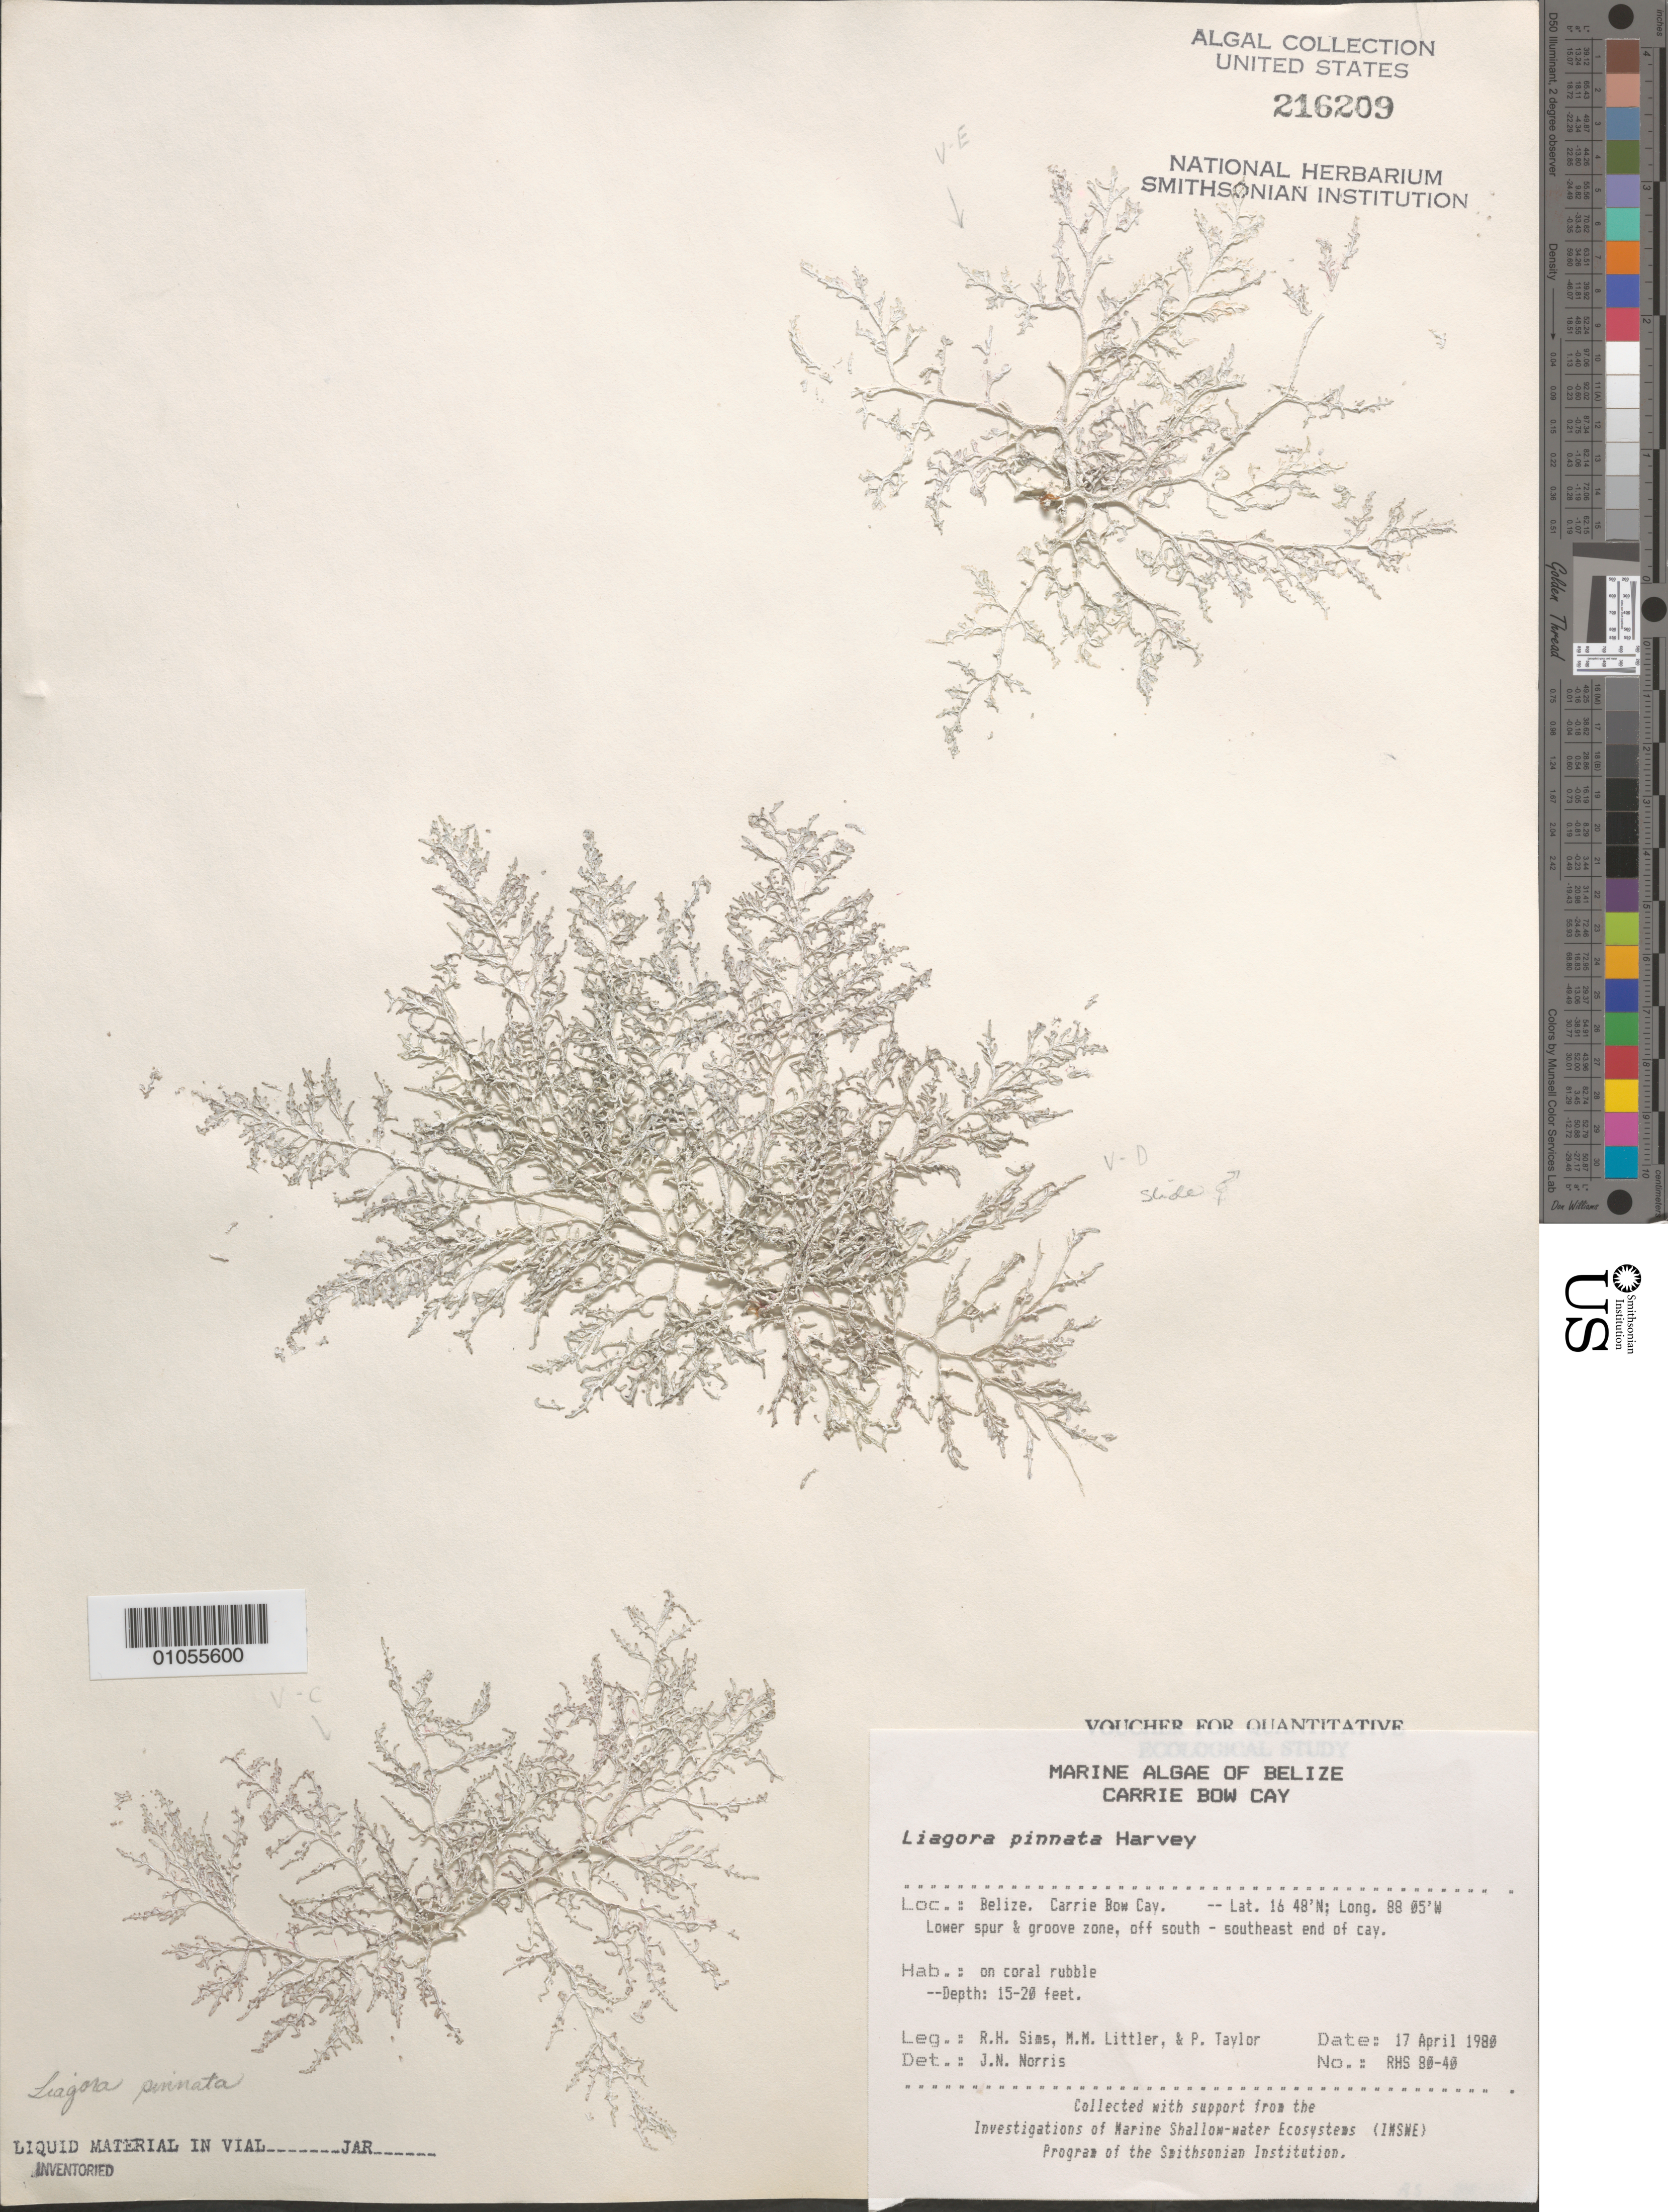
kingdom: Plantae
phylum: Rhodophyta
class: Florideophyceae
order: Nemaliales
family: Liagoraceae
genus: Liagora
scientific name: Liagora pinnata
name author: Harv.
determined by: Norris, James N.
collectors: R. H. Sims, M. M. Littler & P. R. Taylor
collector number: RHS 80-40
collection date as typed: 17 Apr 1980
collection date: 1980-04-17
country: Belize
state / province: Stann Creek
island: Carrie Bow Cay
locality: Lower spur and groove zone, off south southeast end of the cay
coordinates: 16 48'N, 88 05'W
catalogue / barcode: US 216209